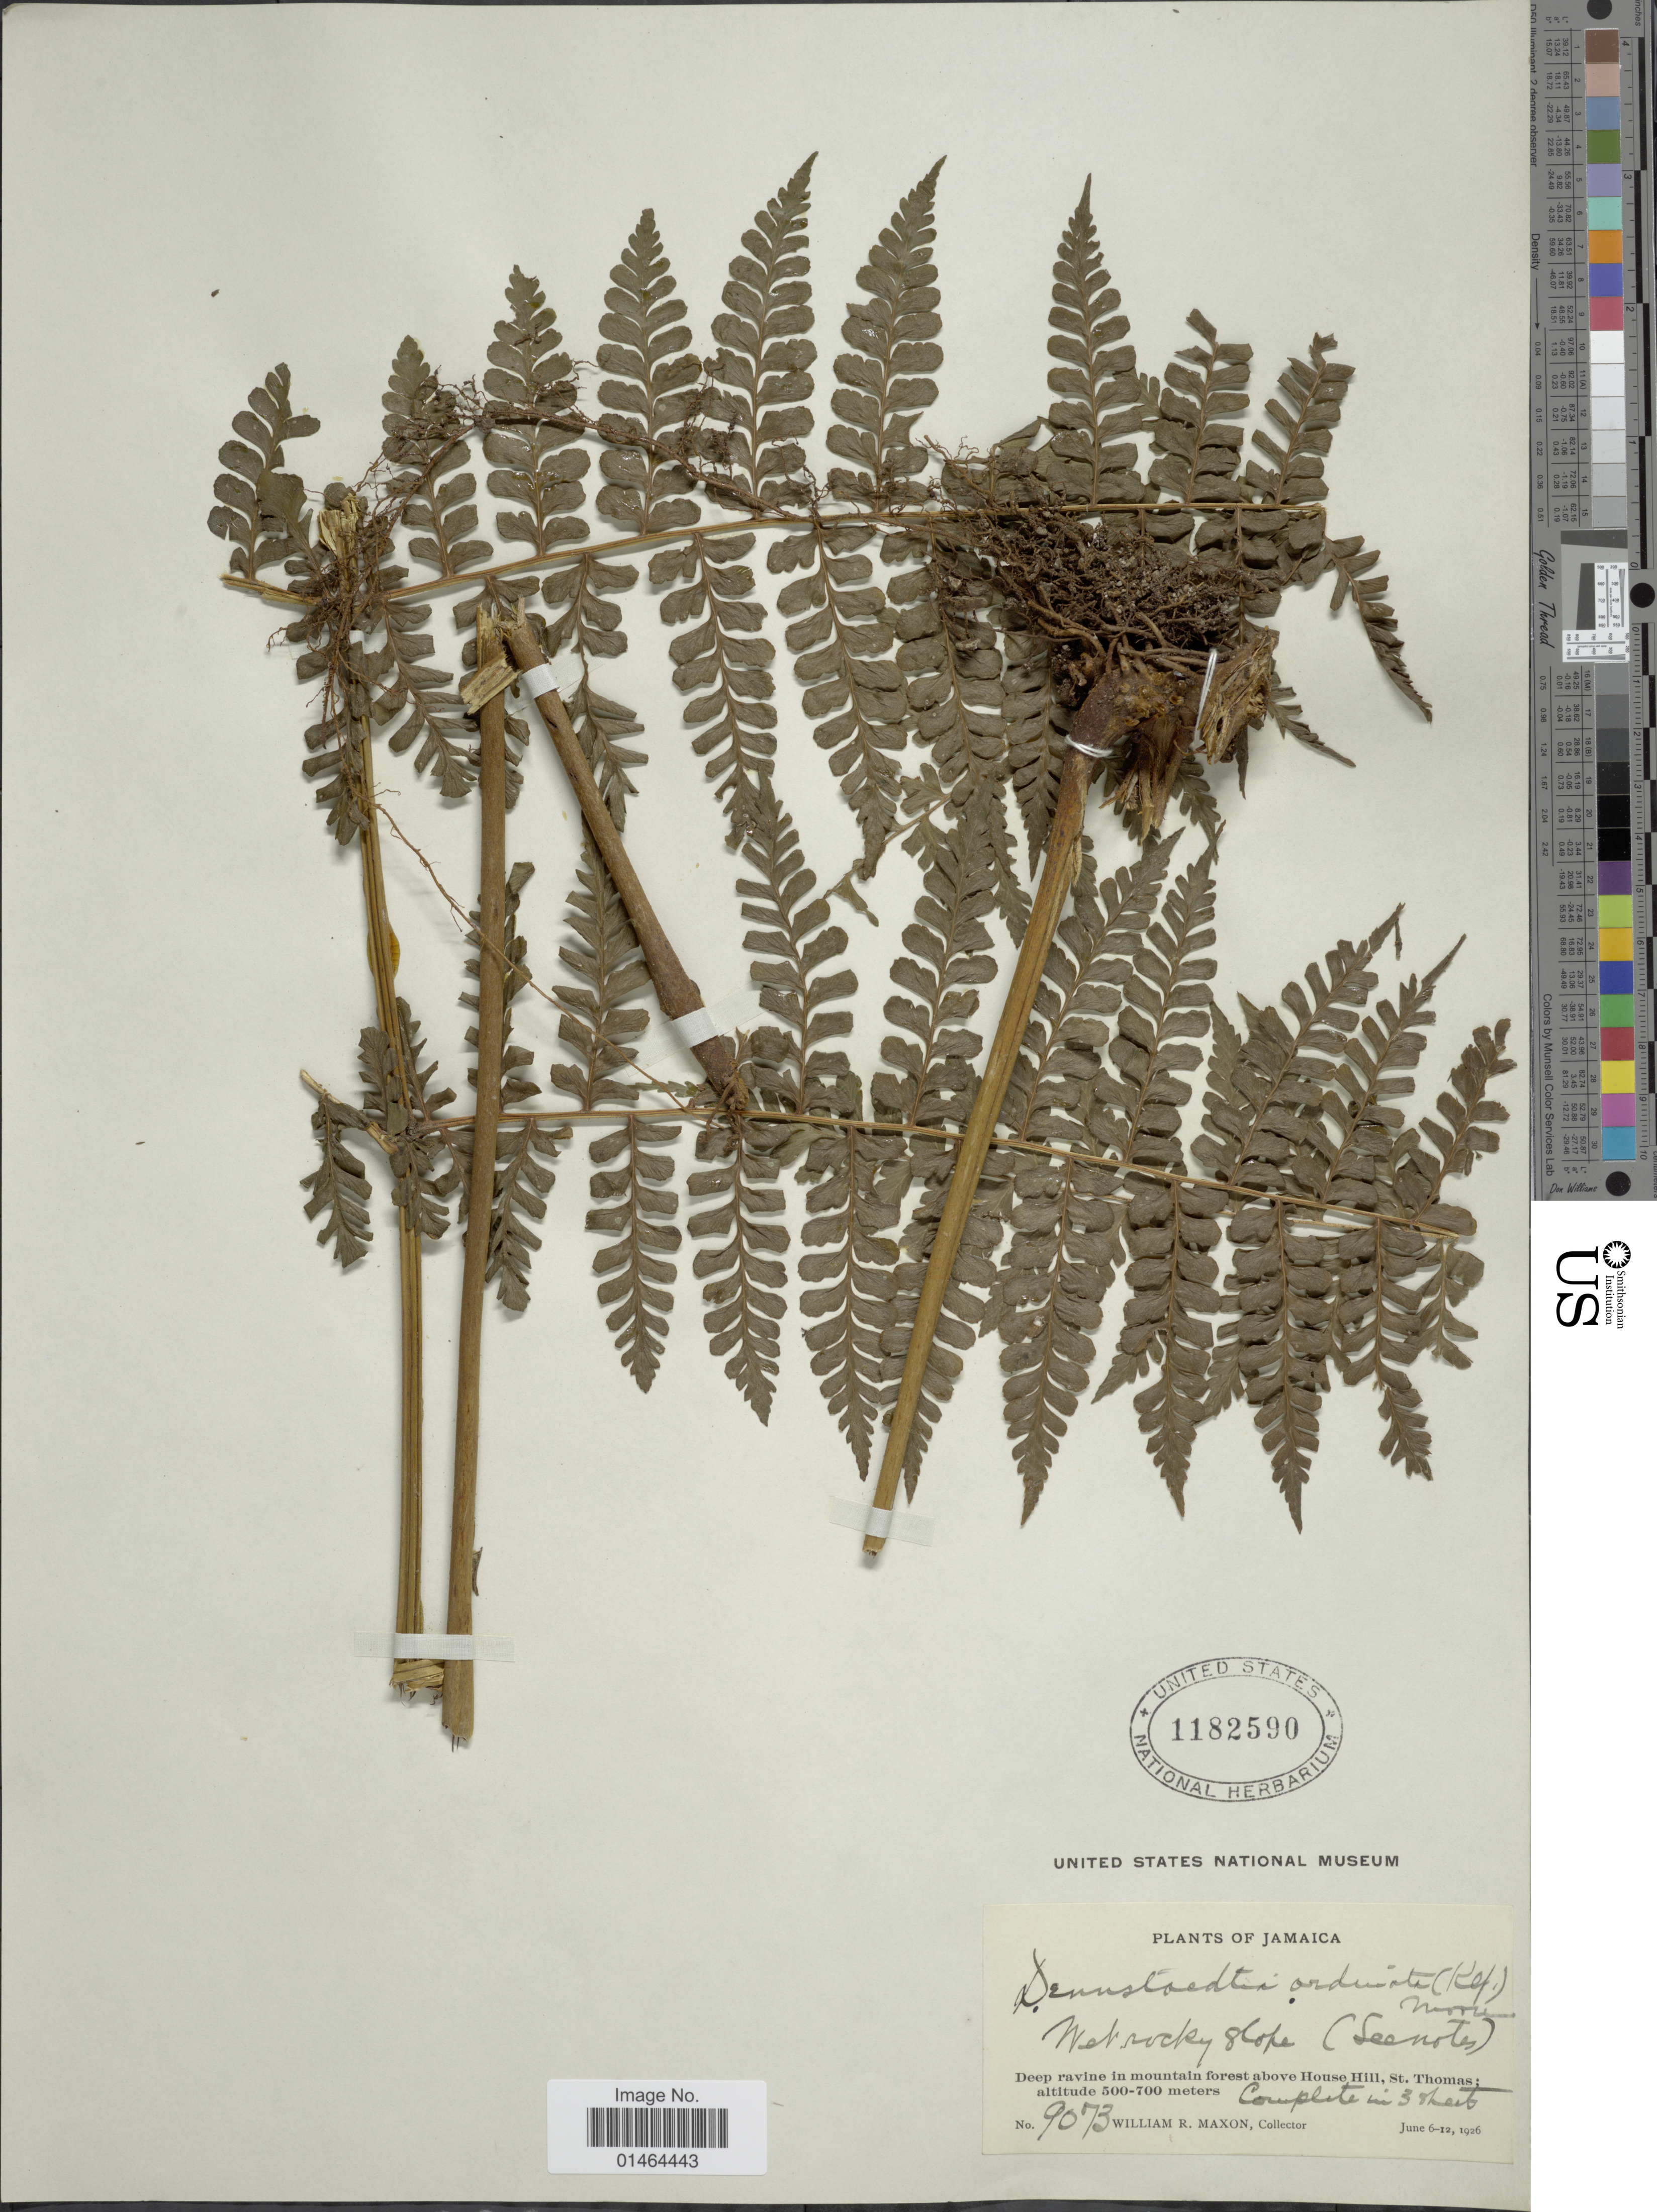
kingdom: Plantae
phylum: Tracheophyta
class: Polypodiopsida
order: Polypodiales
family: Dennstaedtiaceae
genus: Dennstaedtia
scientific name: Dennstaedtia dissecta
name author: (Sw.) T. Moore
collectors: W. R. Maxon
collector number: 9073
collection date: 1926-06-06/1926-06-12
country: Jamaica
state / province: Saint Thomas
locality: Deep ravine in mountain forest above House Hill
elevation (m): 500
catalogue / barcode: US 1182590